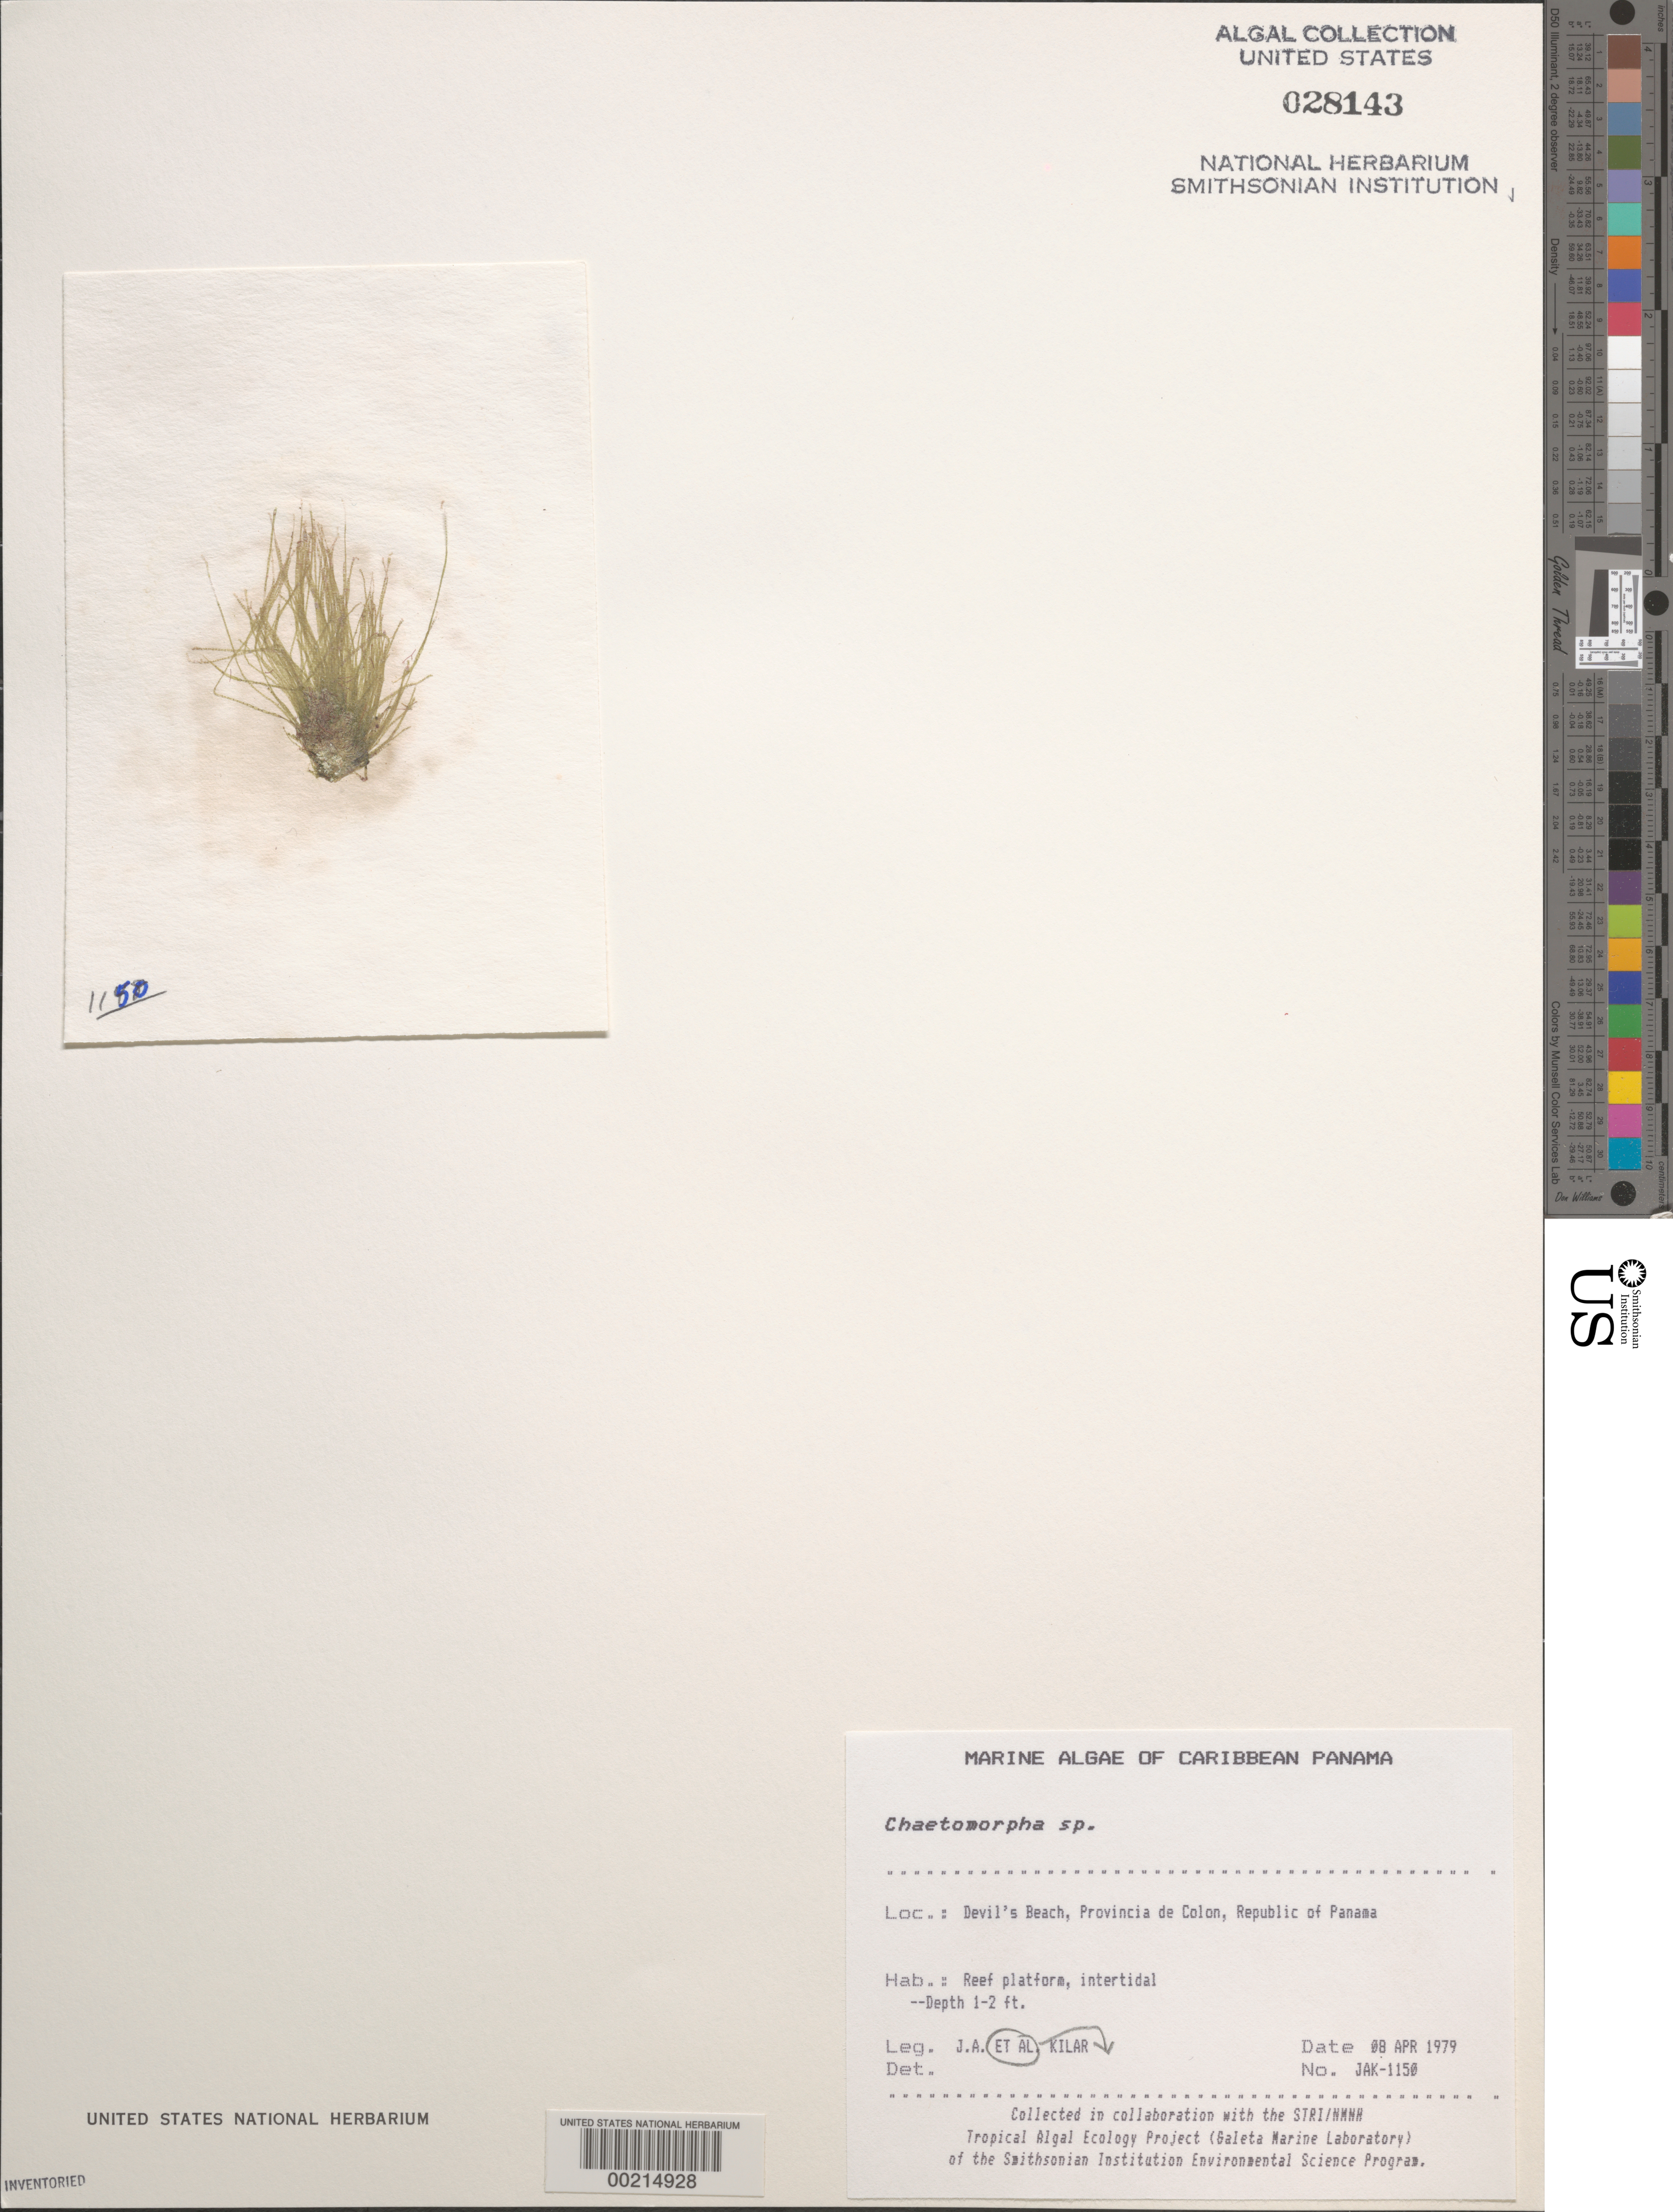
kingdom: Plantae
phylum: Chlorophyta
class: Ulvophyceae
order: Cladophorales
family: Cladophoraceae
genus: Chaetomorpha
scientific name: Chaetomorpha sp.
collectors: J. A. Kilar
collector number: JAK-1150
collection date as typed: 08 Apr 1979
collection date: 1979-04-08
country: Panama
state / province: Colón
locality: Devil's Beach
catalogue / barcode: US 28143